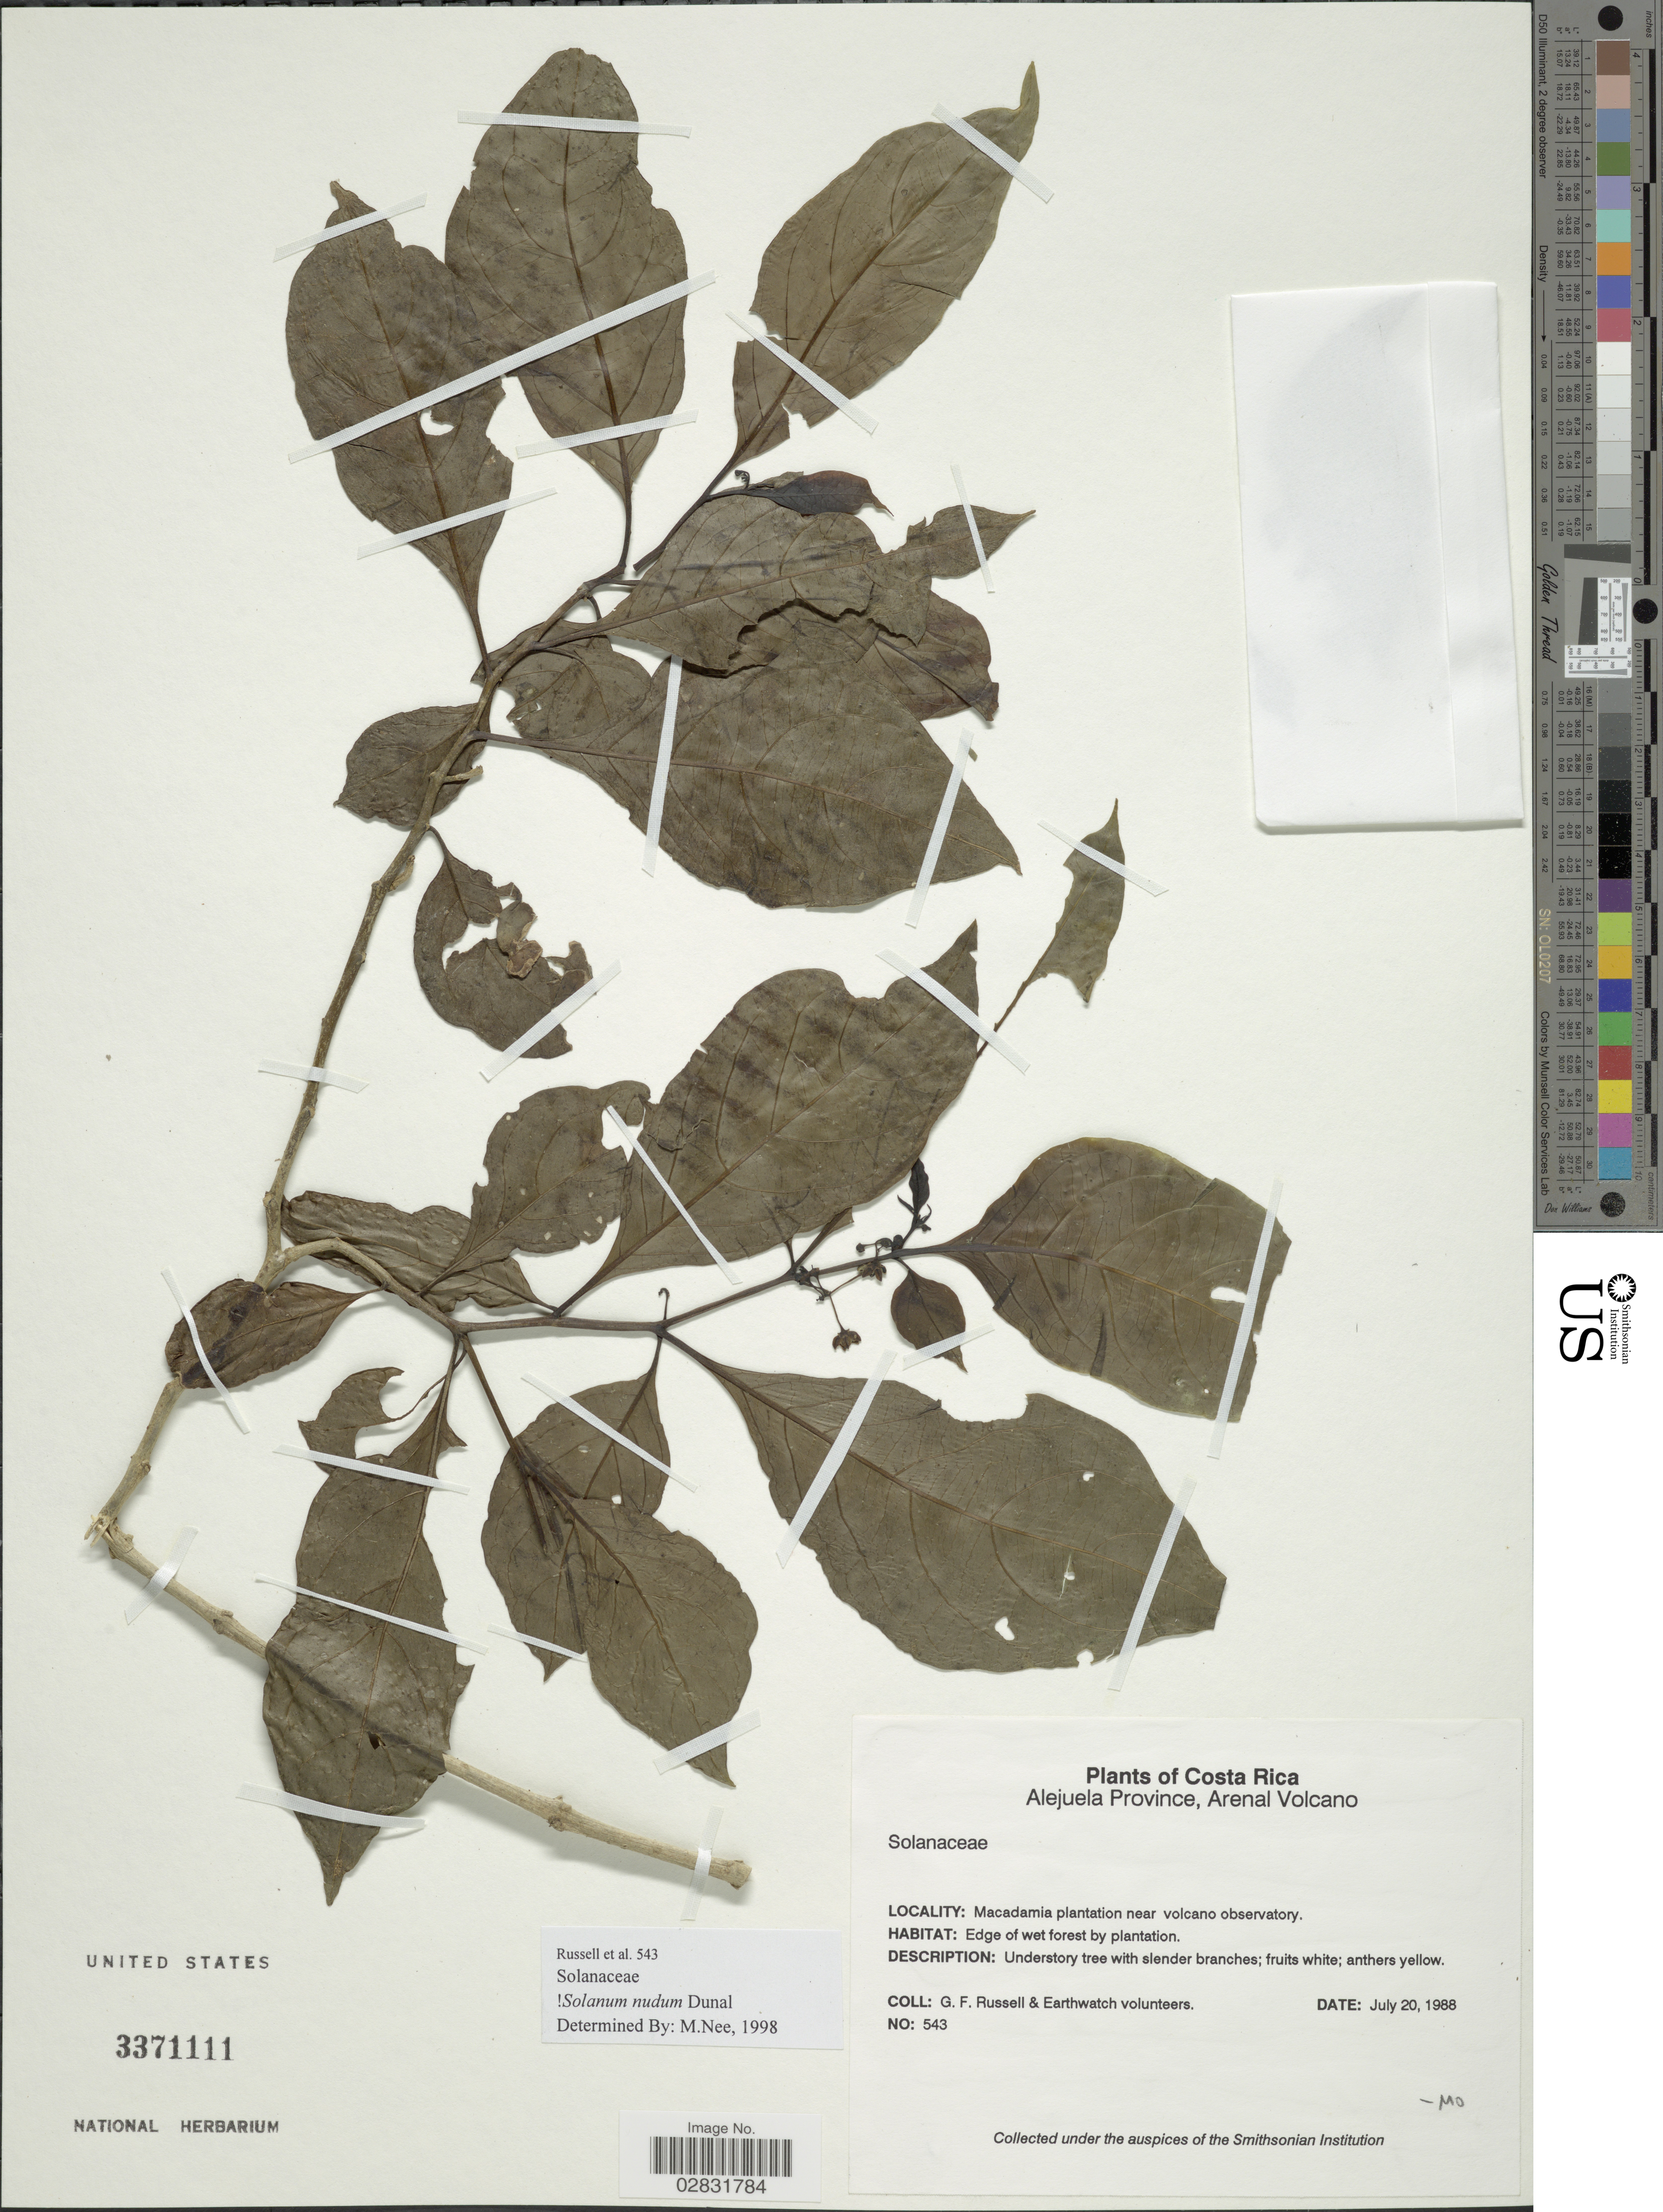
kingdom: Plantae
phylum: Tracheophyta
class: Magnoliopsida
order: Solanales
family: Solanaceae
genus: Solanum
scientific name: Solanum nudum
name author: Humb. & Bonpl. ex Dunal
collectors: G. Russell & Earthwatch Volunteers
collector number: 543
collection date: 1988-07-20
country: Costa Rica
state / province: Alajuela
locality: Arenal Volcano. Macadamia plantation near volcano observatory.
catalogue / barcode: US 3371111